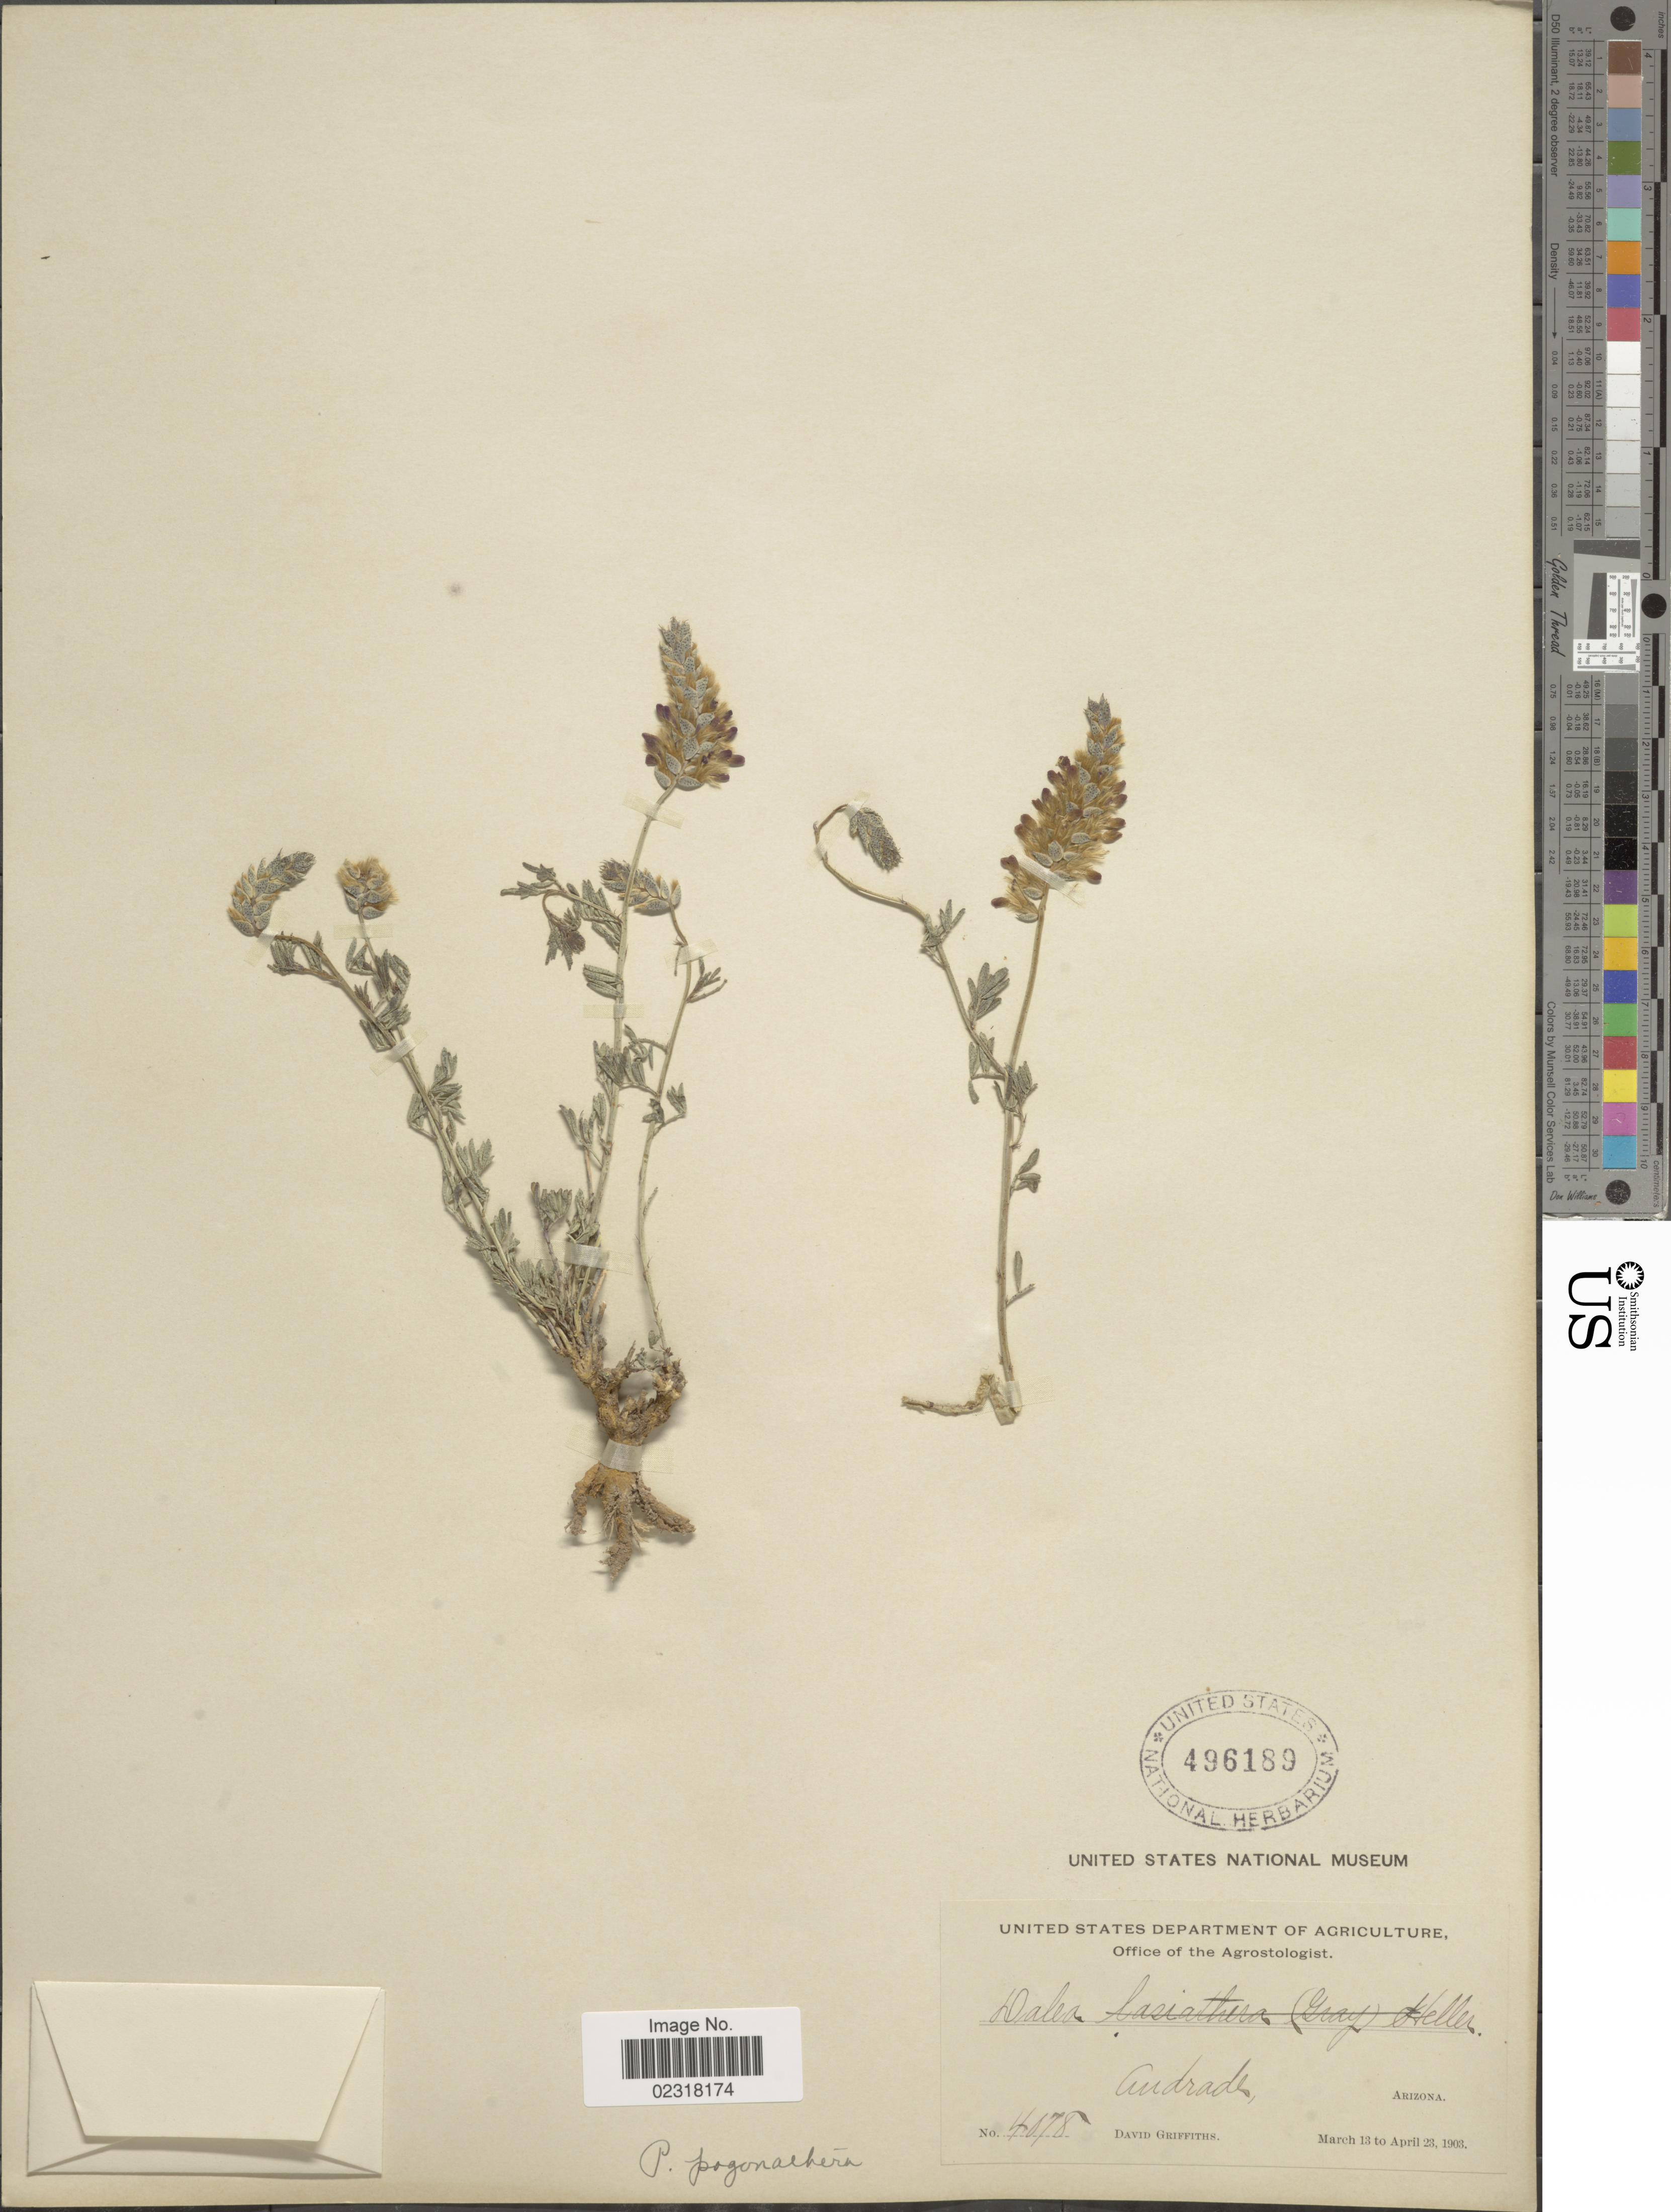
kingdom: Plantae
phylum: Tracheophyta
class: Magnoliopsida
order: Fabales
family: Fabaceae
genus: Dalea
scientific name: Dalea pogonathera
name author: A. Gray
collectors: D. Griffiths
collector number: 4078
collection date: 1903-03-13/1903-04-23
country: United States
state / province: Arizona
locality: Andrads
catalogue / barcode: US 496189